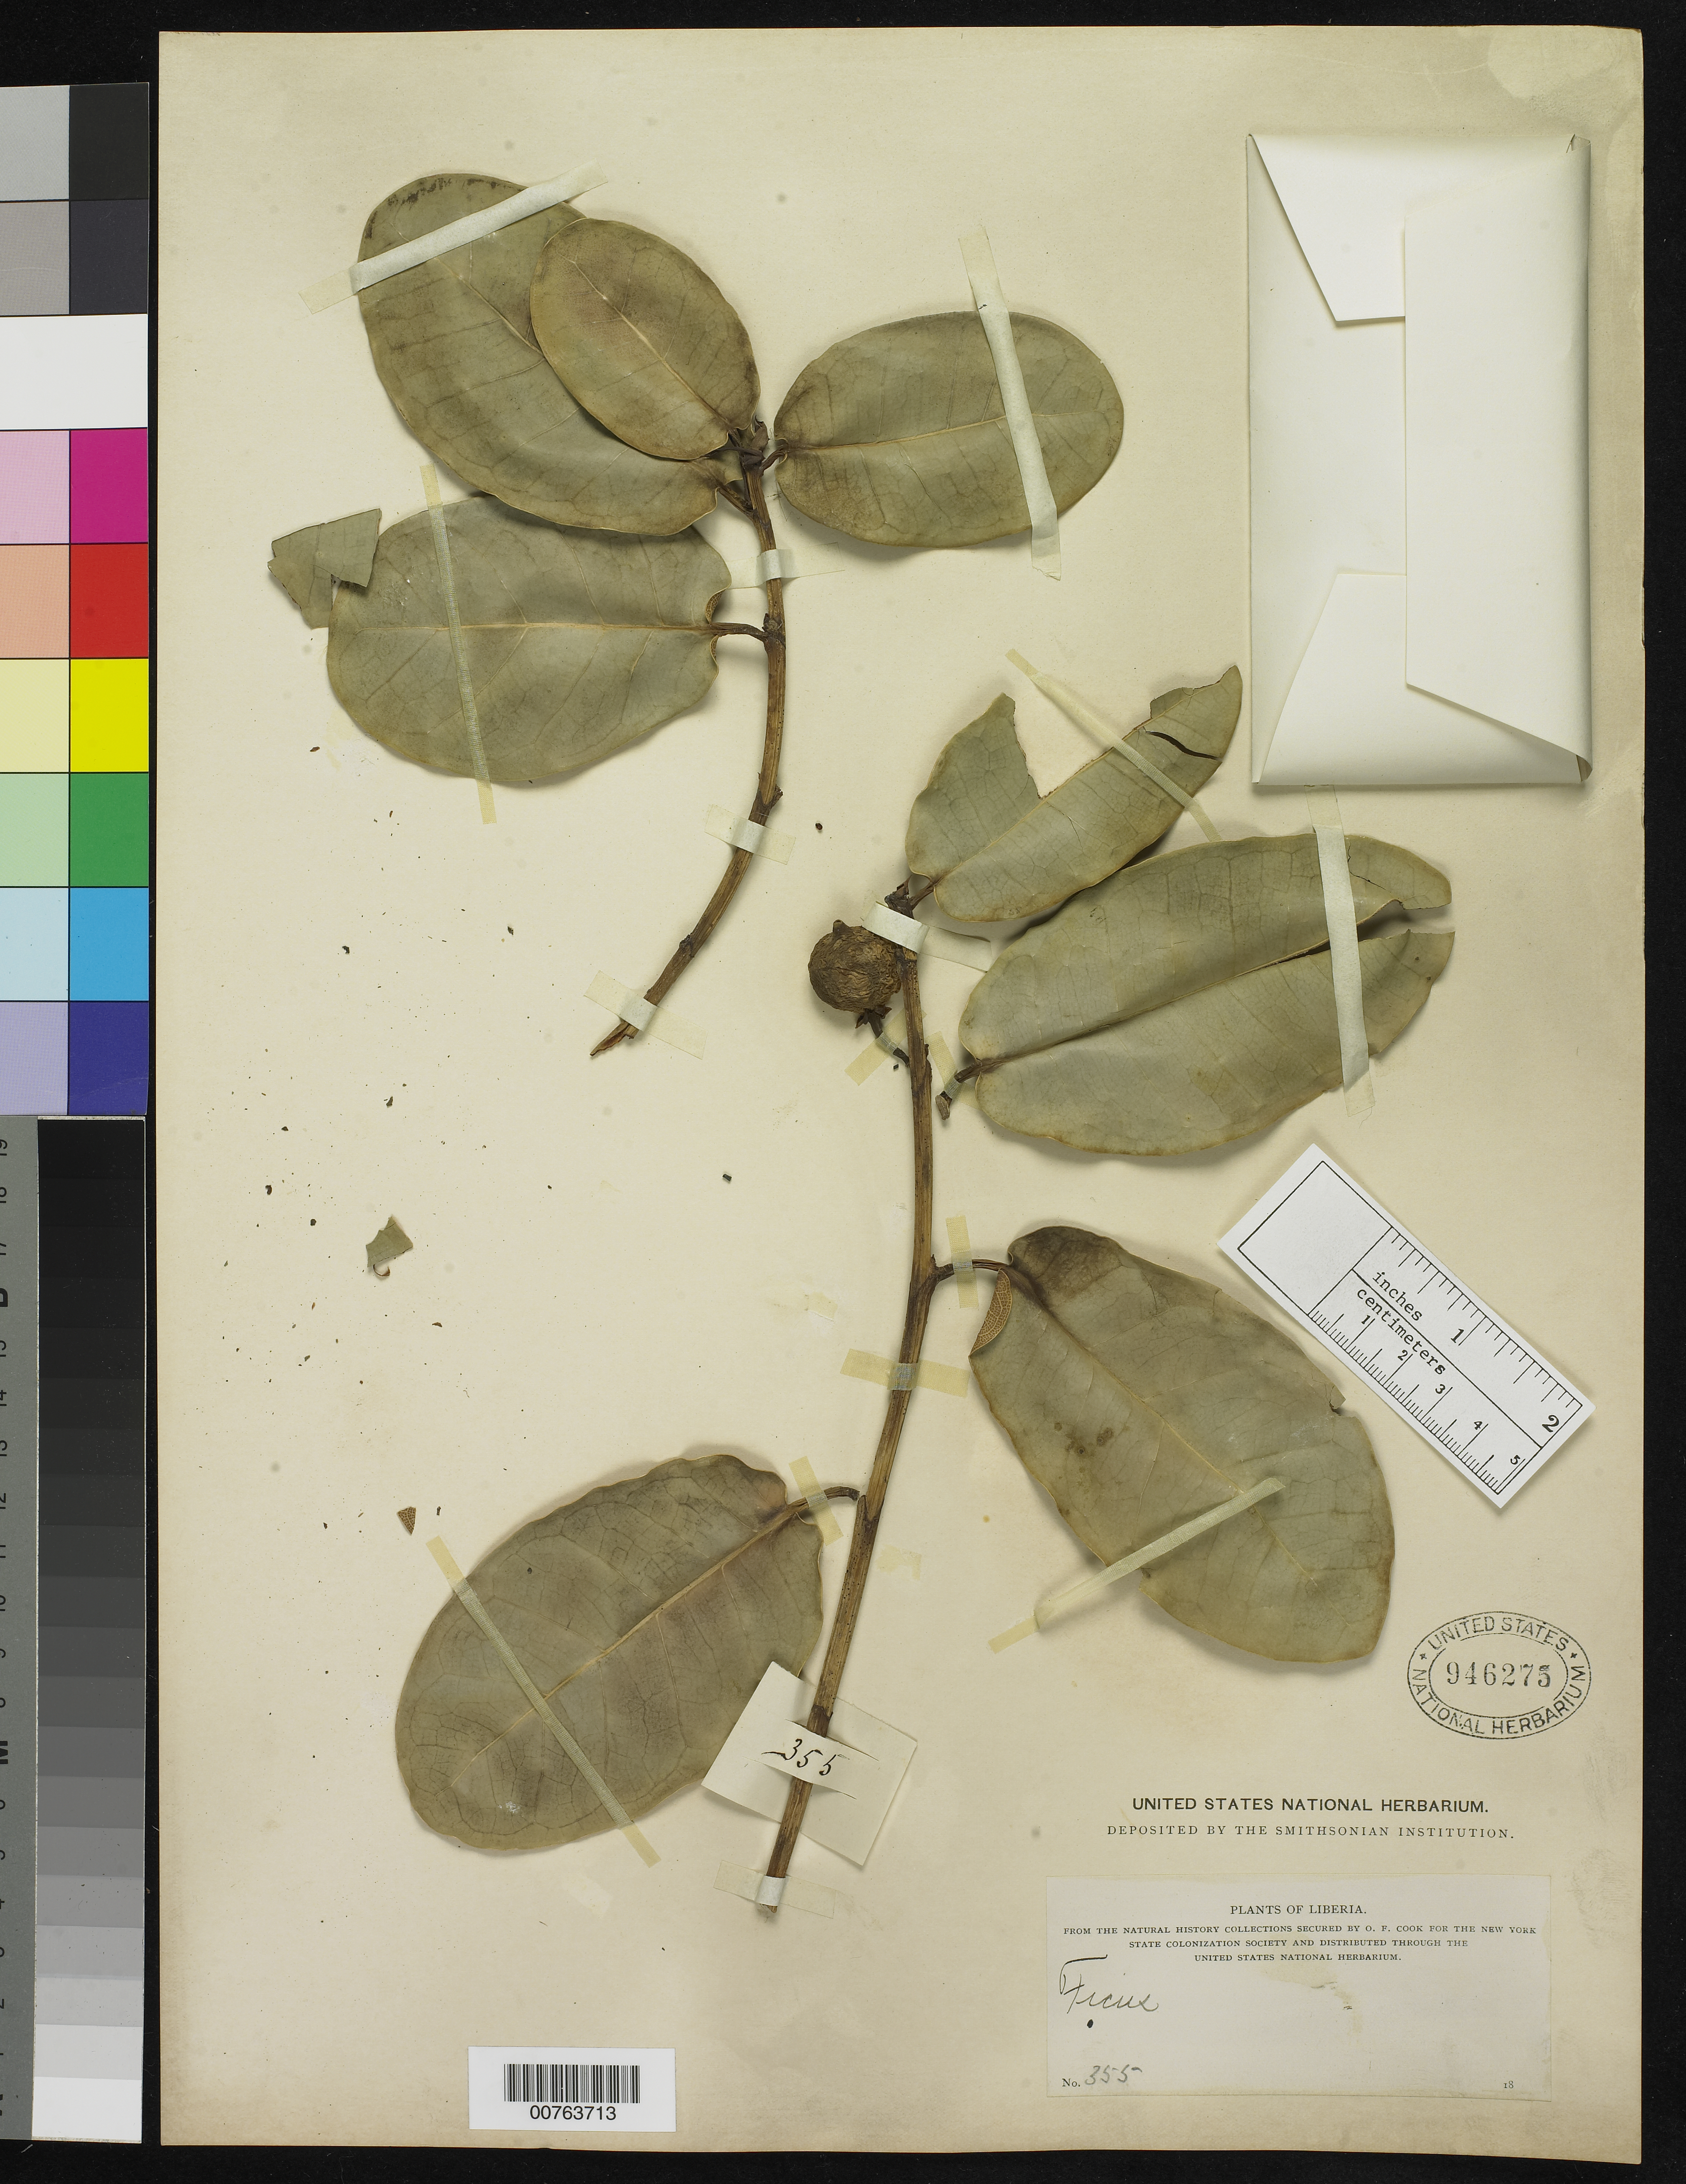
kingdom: Plantae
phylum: Tracheophyta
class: Magnoliopsida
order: Rosales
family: Moraceae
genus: Ficus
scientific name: Ficus sp.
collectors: O. F. Cook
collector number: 355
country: Liberia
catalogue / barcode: US 946275